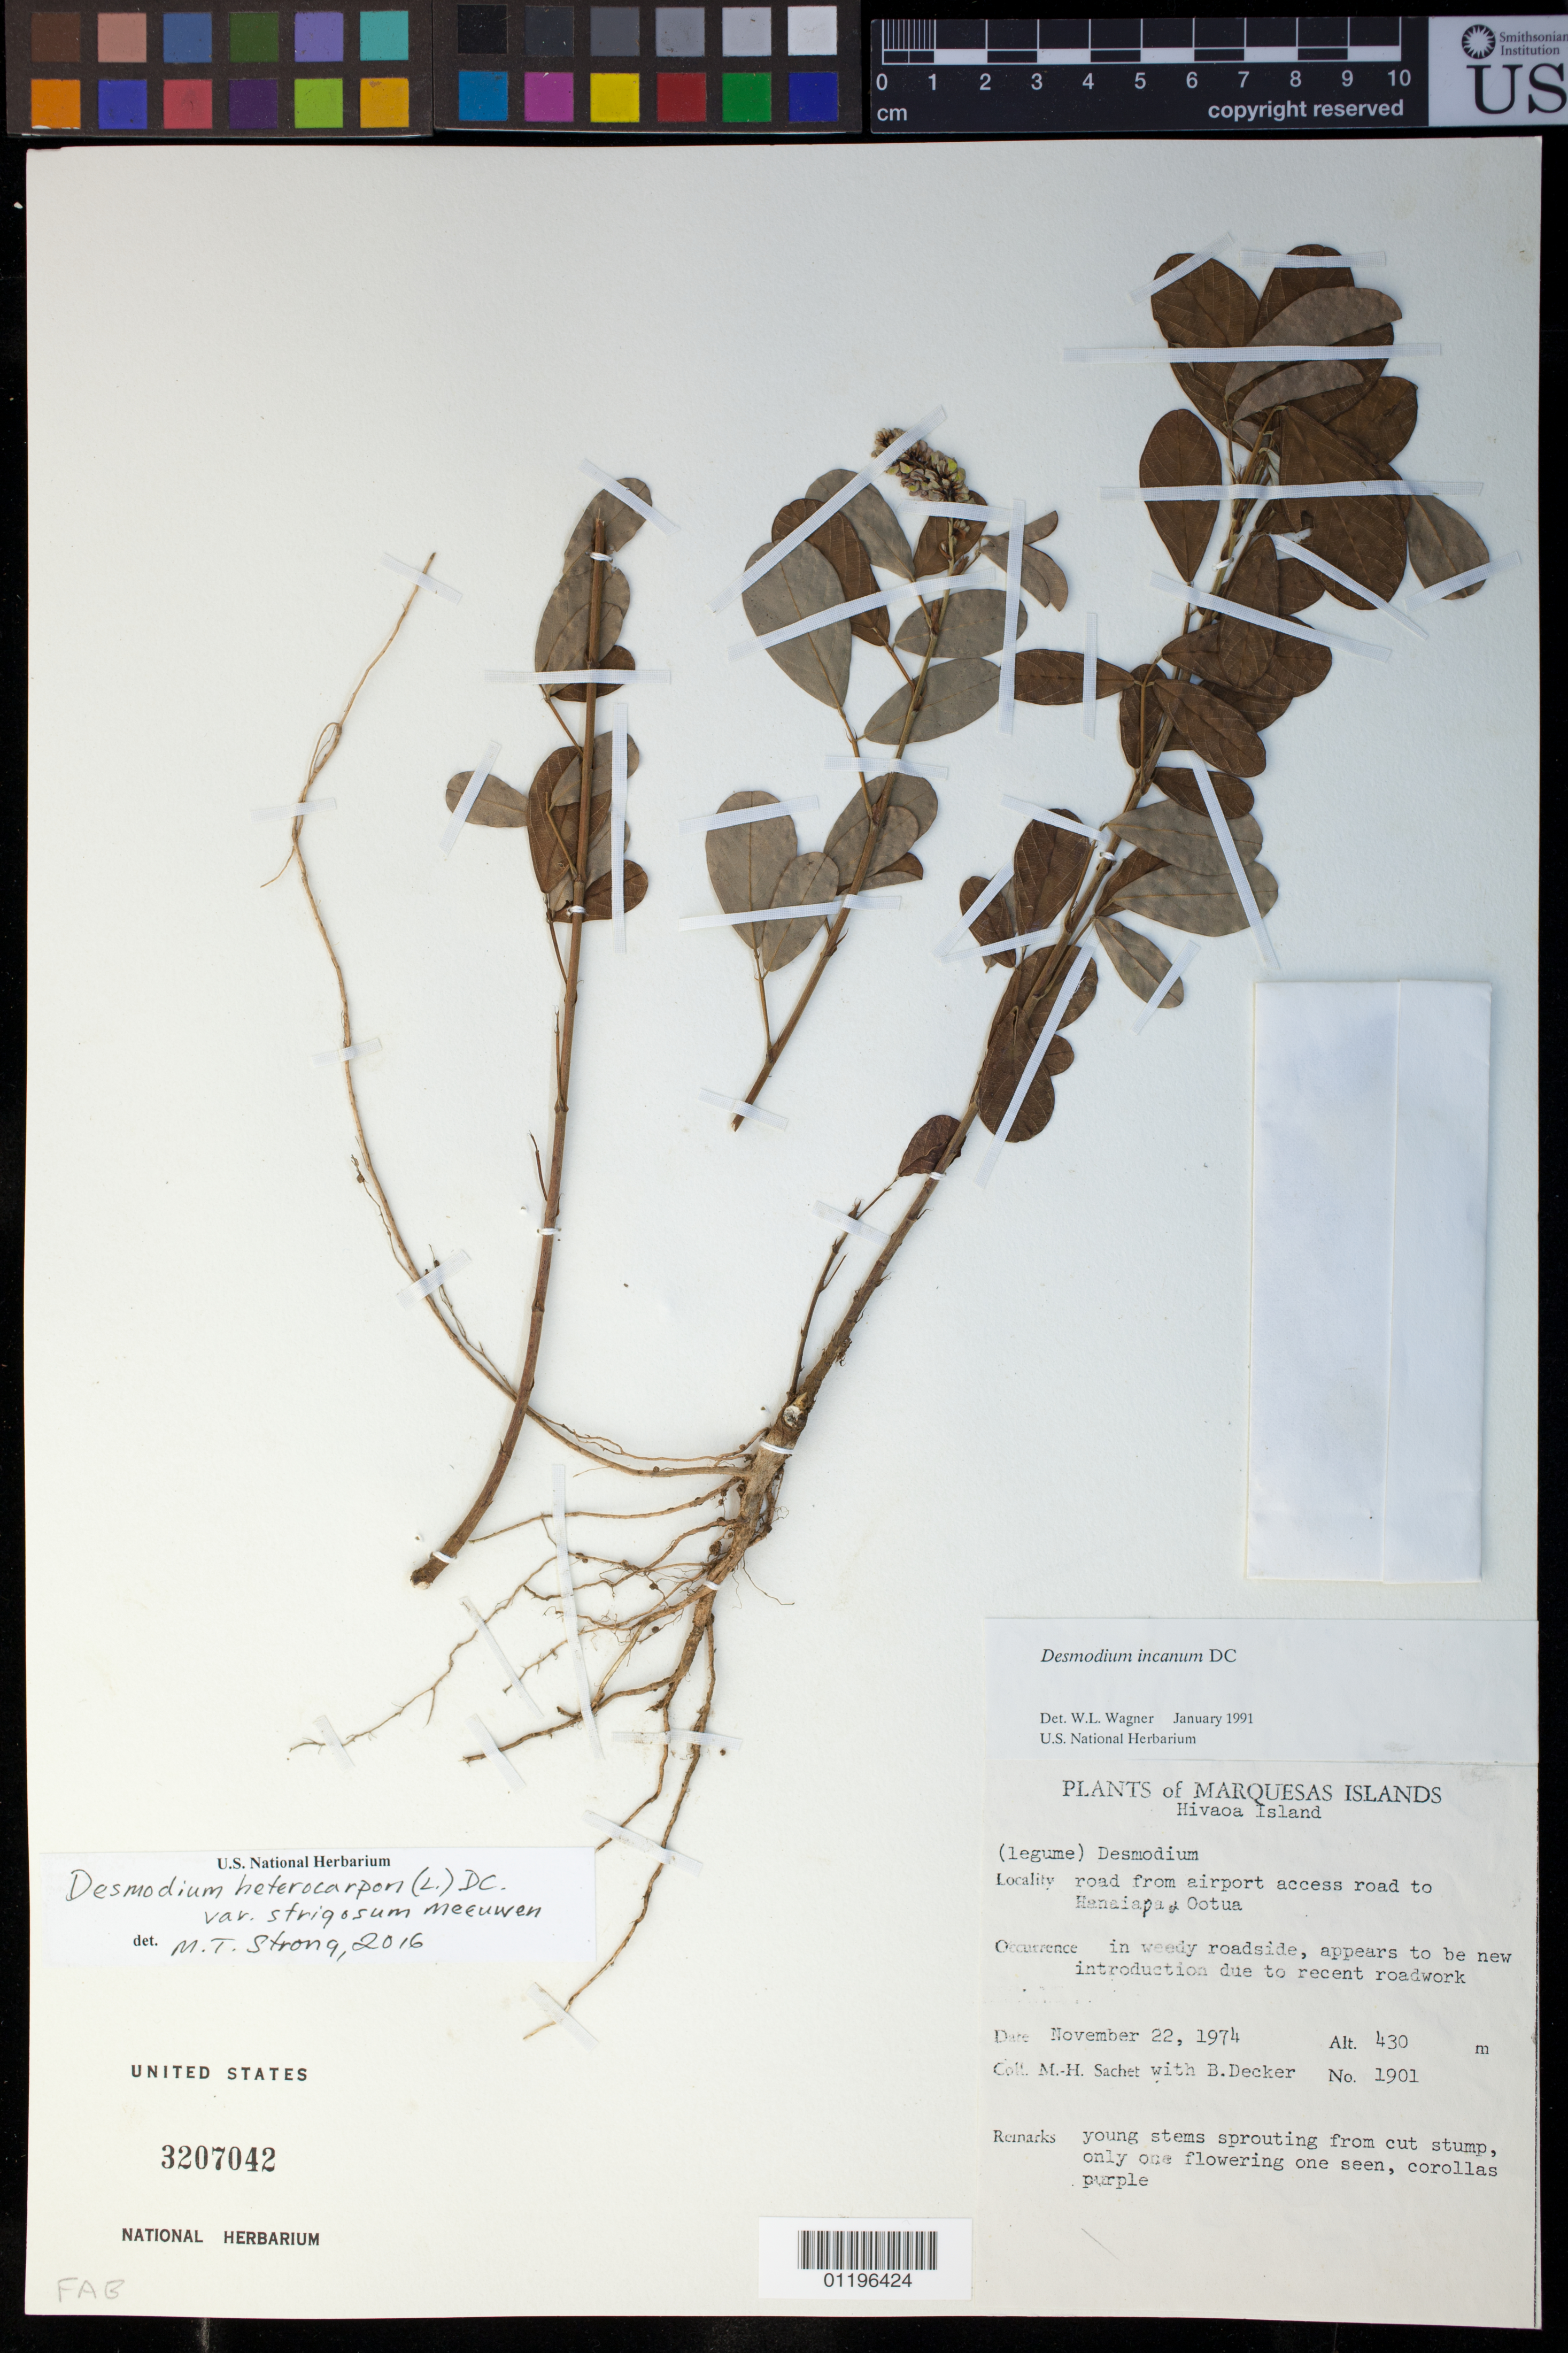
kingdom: Plantae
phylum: Tracheophyta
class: Magnoliopsida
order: Fabales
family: Fabaceae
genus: Desmodium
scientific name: Desmodium heterocarpon var. strigosum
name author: Meeuwen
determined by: Strong, M. T., (US), Smithsonian Institution - National Museum of Natural History (UNITED STATES)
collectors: M.-H. Sachet & B. G. Decker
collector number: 1901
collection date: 1974-11-22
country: French Polynesia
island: Hiva Oa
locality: Road from airport access road to Hanaiaoa and Ootua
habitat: In weedy roadside; appears to be new introduction due to recent roadwork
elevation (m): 430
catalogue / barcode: US 3207042